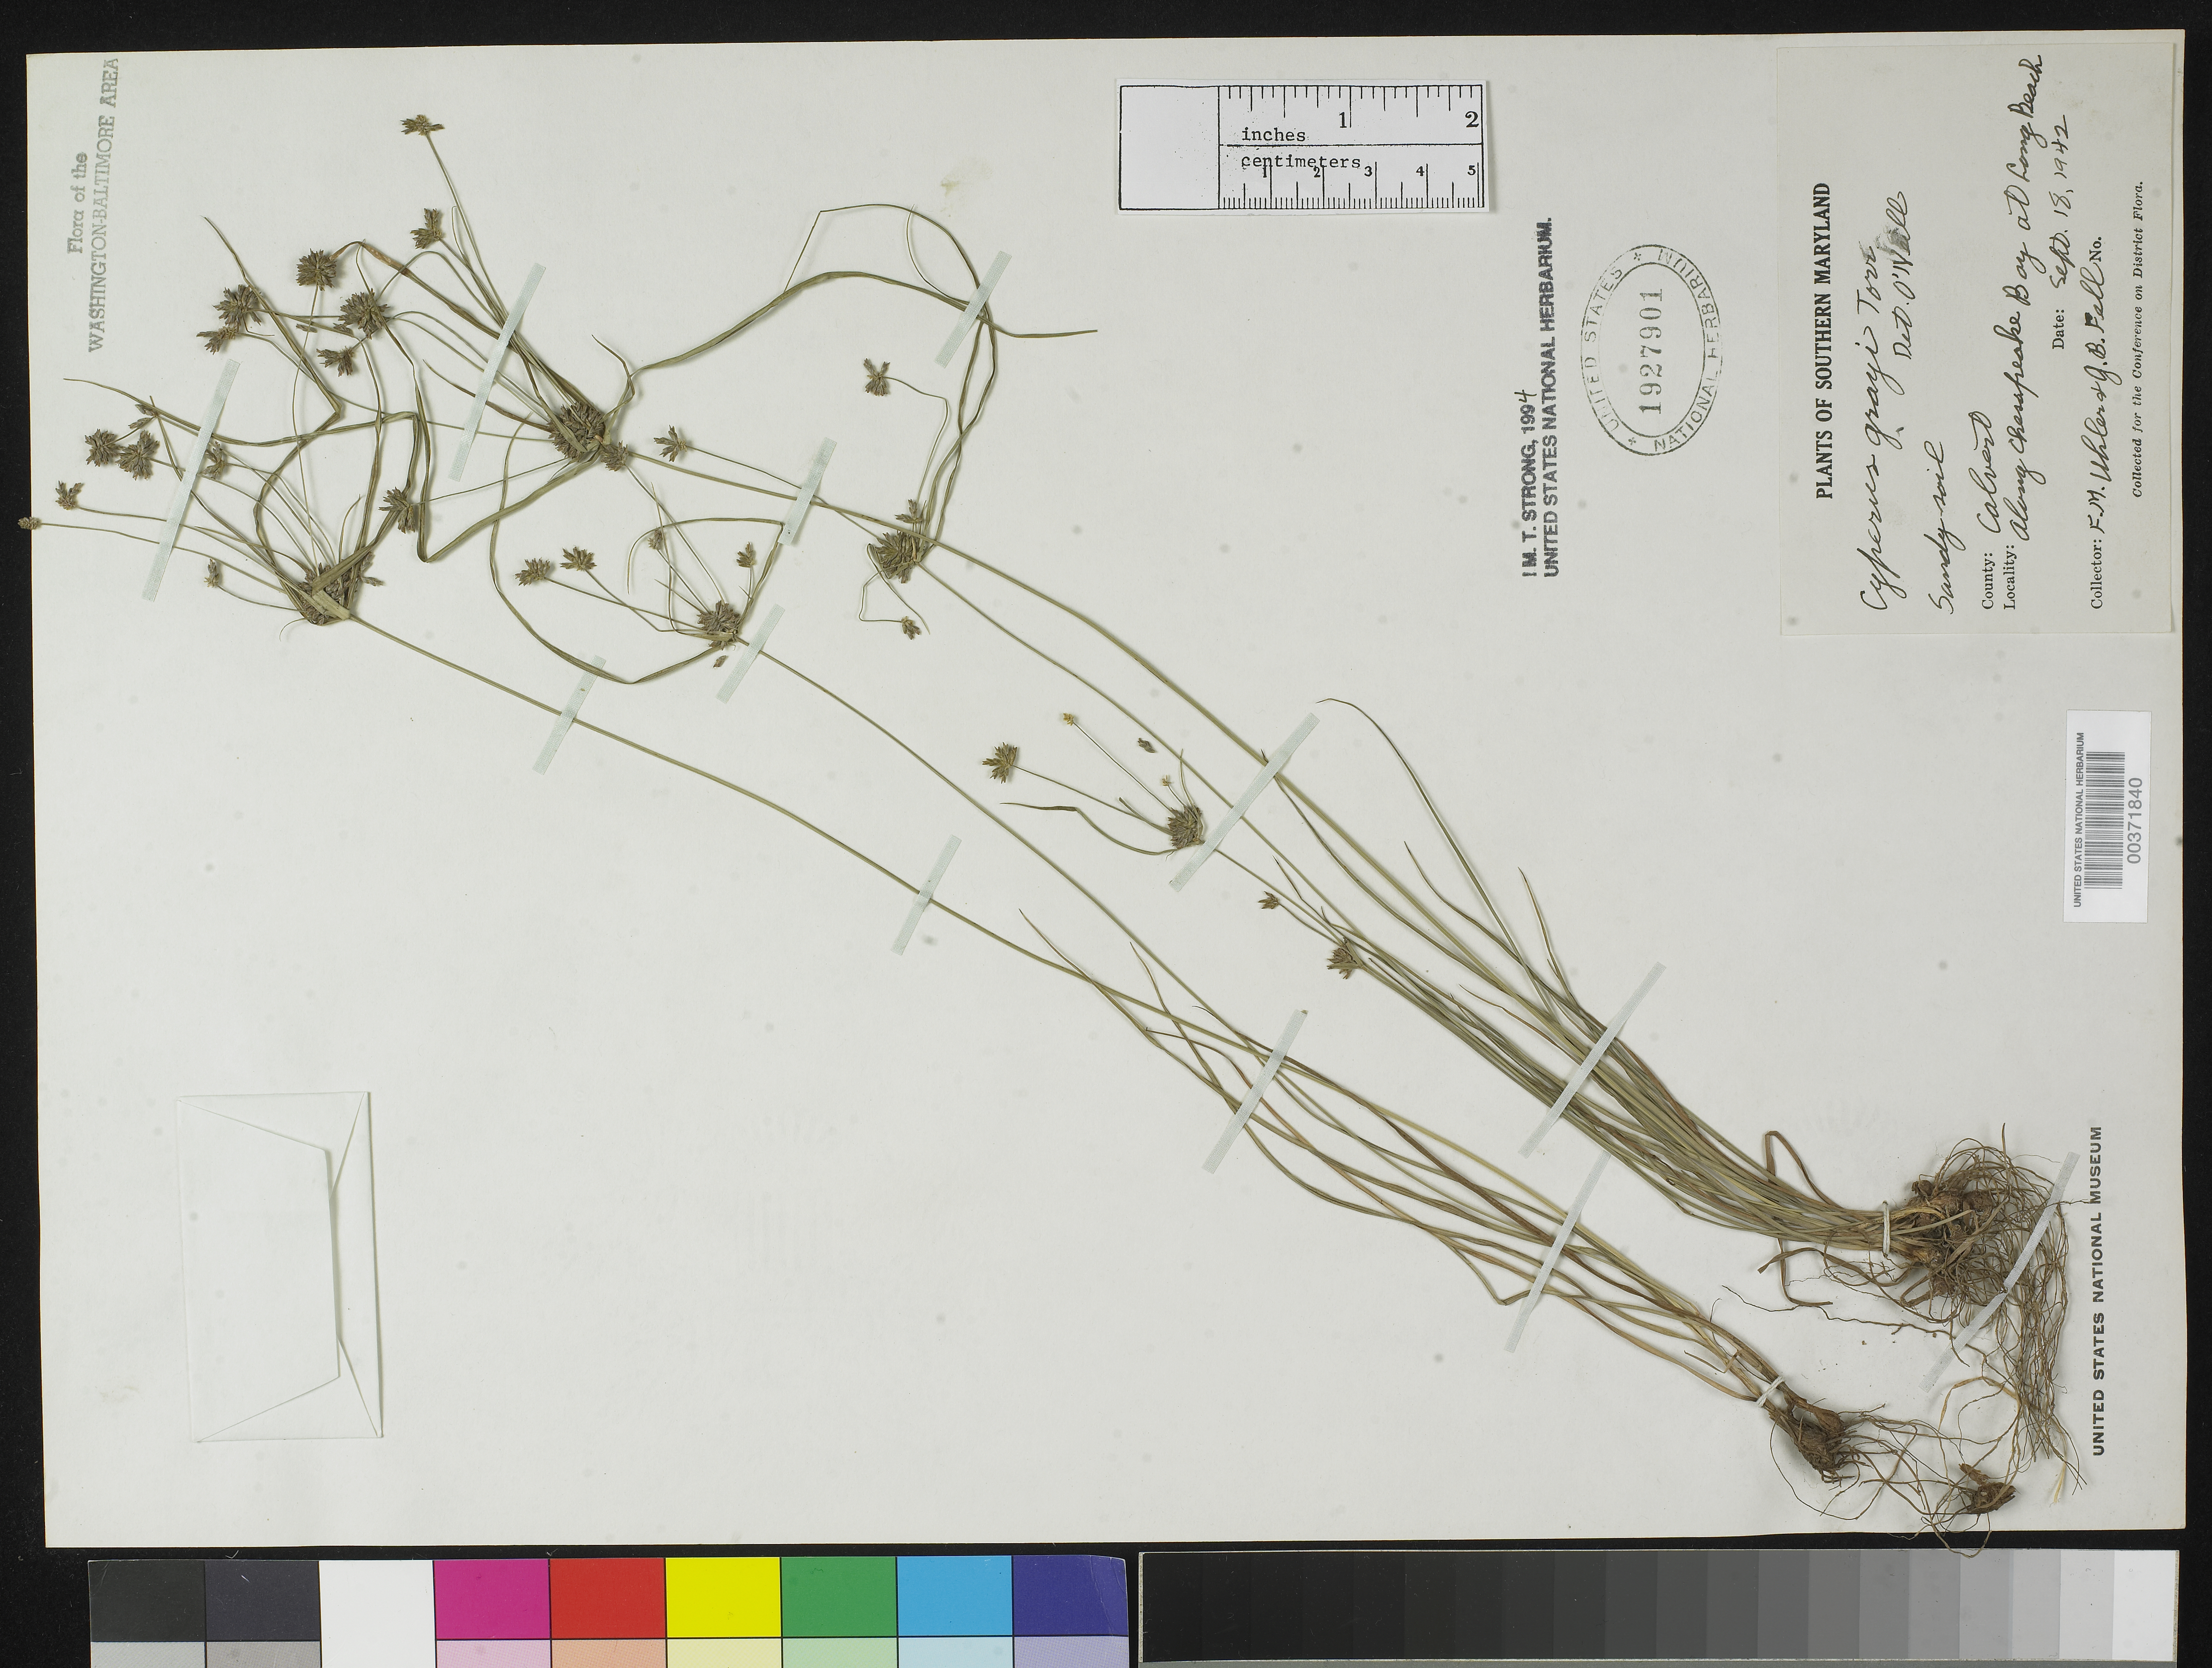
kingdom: Plantae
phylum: Tracheophyta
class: Liliopsida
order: Poales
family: Cyperaceae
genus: Cyperus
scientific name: Cyperus grayi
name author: Torr.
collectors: F. M. Uhler & G. Fell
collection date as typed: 18 Sep 1942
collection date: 1942-09-18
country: United States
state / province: Maryland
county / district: Calvert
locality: Chesapeake Bay at Long Beach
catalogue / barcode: US 1927901